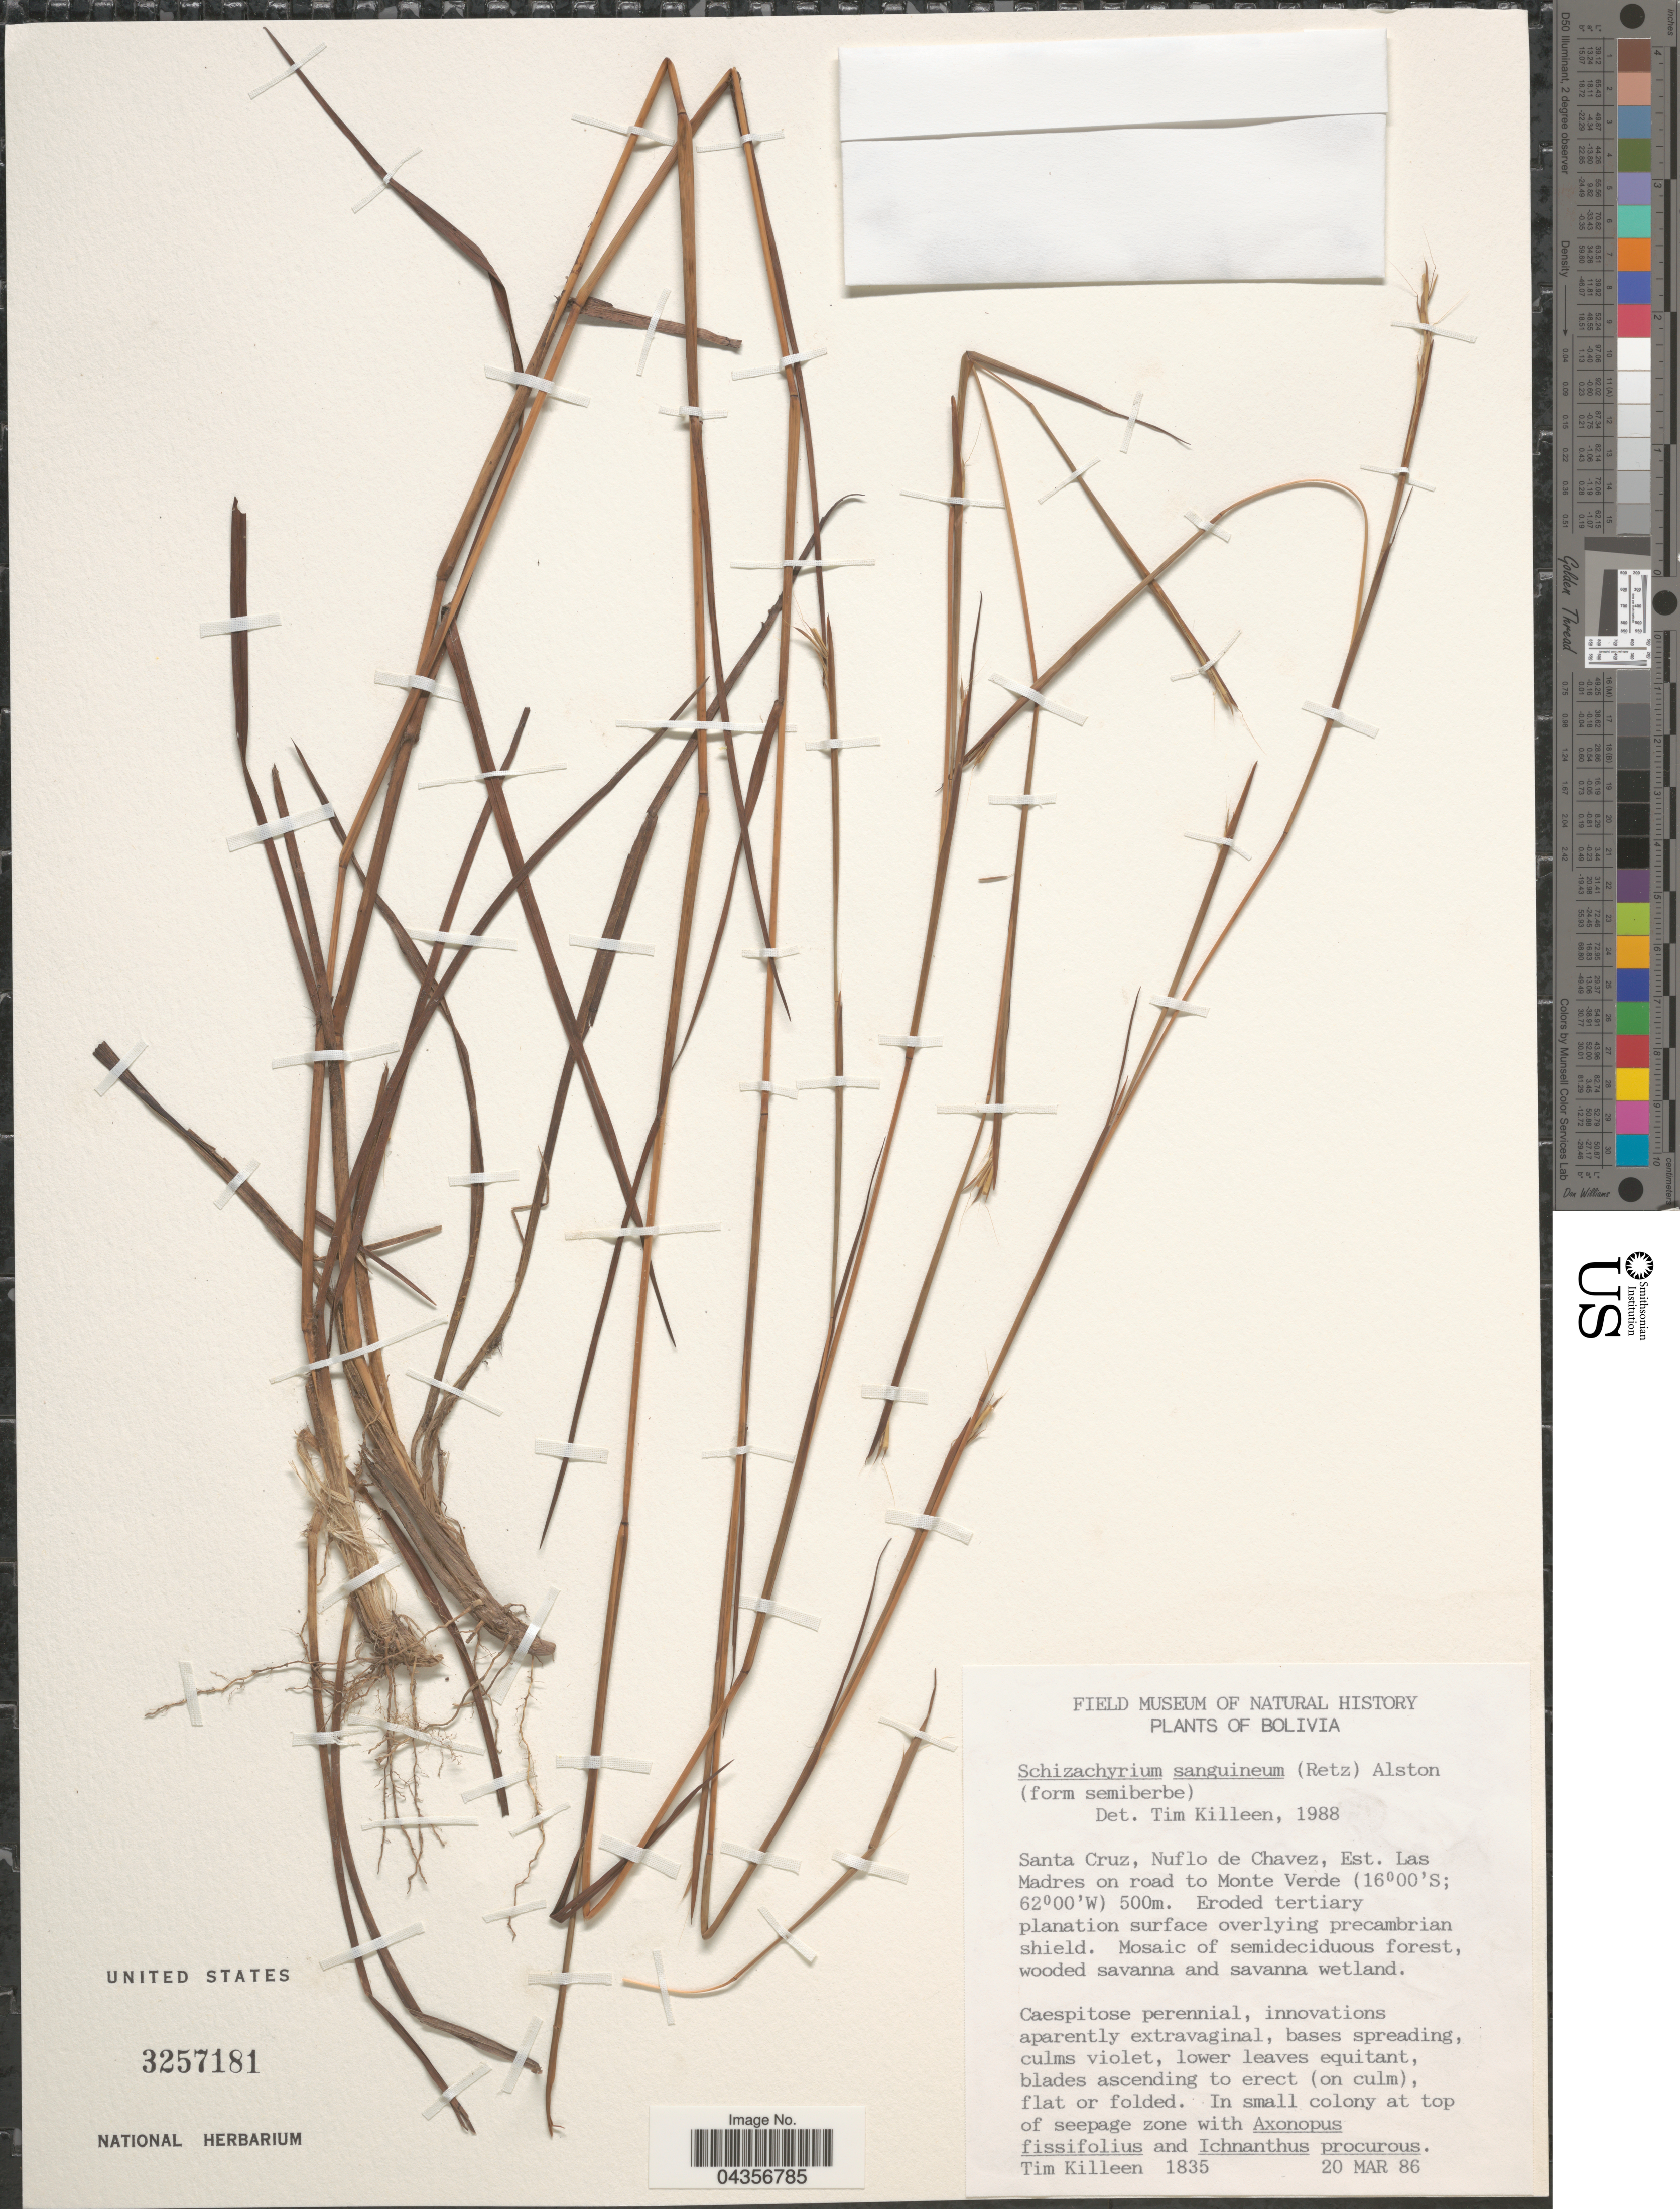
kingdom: Plantae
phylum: Tracheophyta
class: Liliopsida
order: Poales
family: Poaceae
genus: Schizachyrium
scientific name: Schizachyrium sanguineum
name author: (Retz.) Alston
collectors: T. J. Killeen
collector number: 1835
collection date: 1986-03-20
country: Bolivia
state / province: Santa Cruz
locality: Santa Cruz, Nuflo de Chavez, Est. Las Madres on road to Monte Verde.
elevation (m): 500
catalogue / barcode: US 3257181